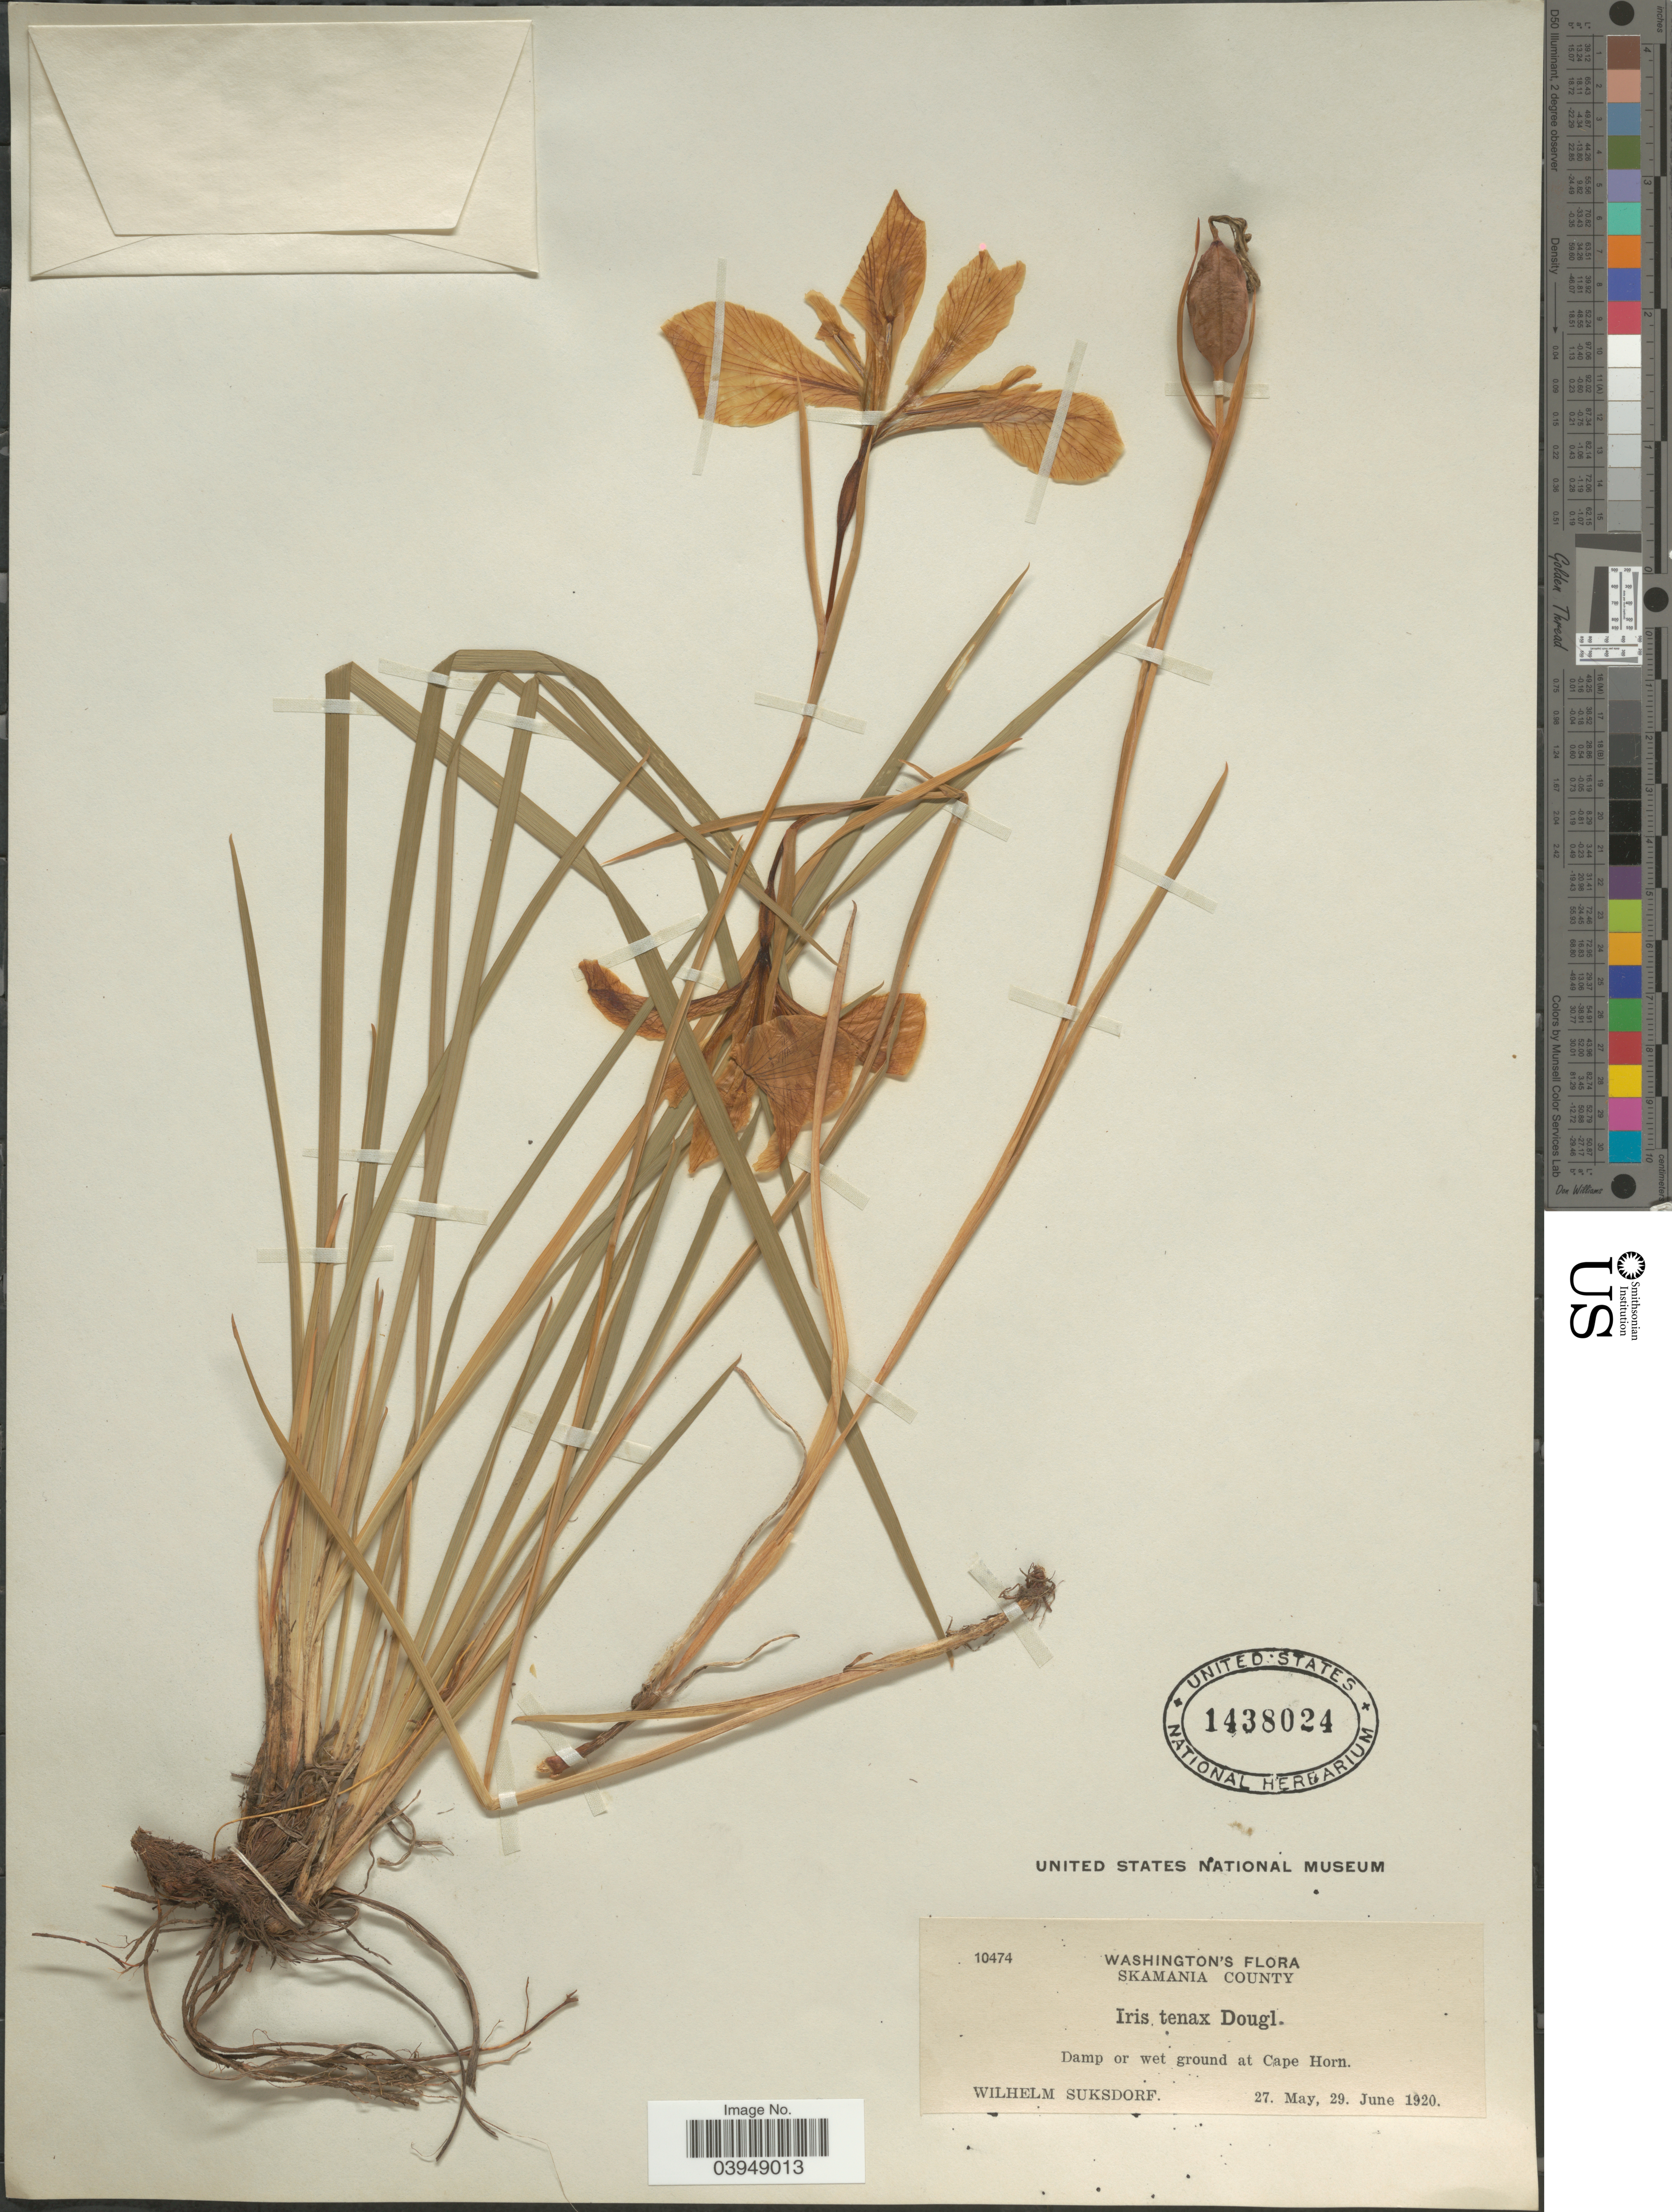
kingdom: Plantae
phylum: Tracheophyta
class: Liliopsida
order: Asparagales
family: Iridaceae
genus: Iris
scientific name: Iris tenax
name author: Douglas ex Lindl.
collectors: W. N. Suksdorf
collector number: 10474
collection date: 1920-05-27/1920-06-29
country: United States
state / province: Washington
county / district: Skamania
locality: Skamania County. Damp or wet ground at Cape Horn.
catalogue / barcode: US 1438024